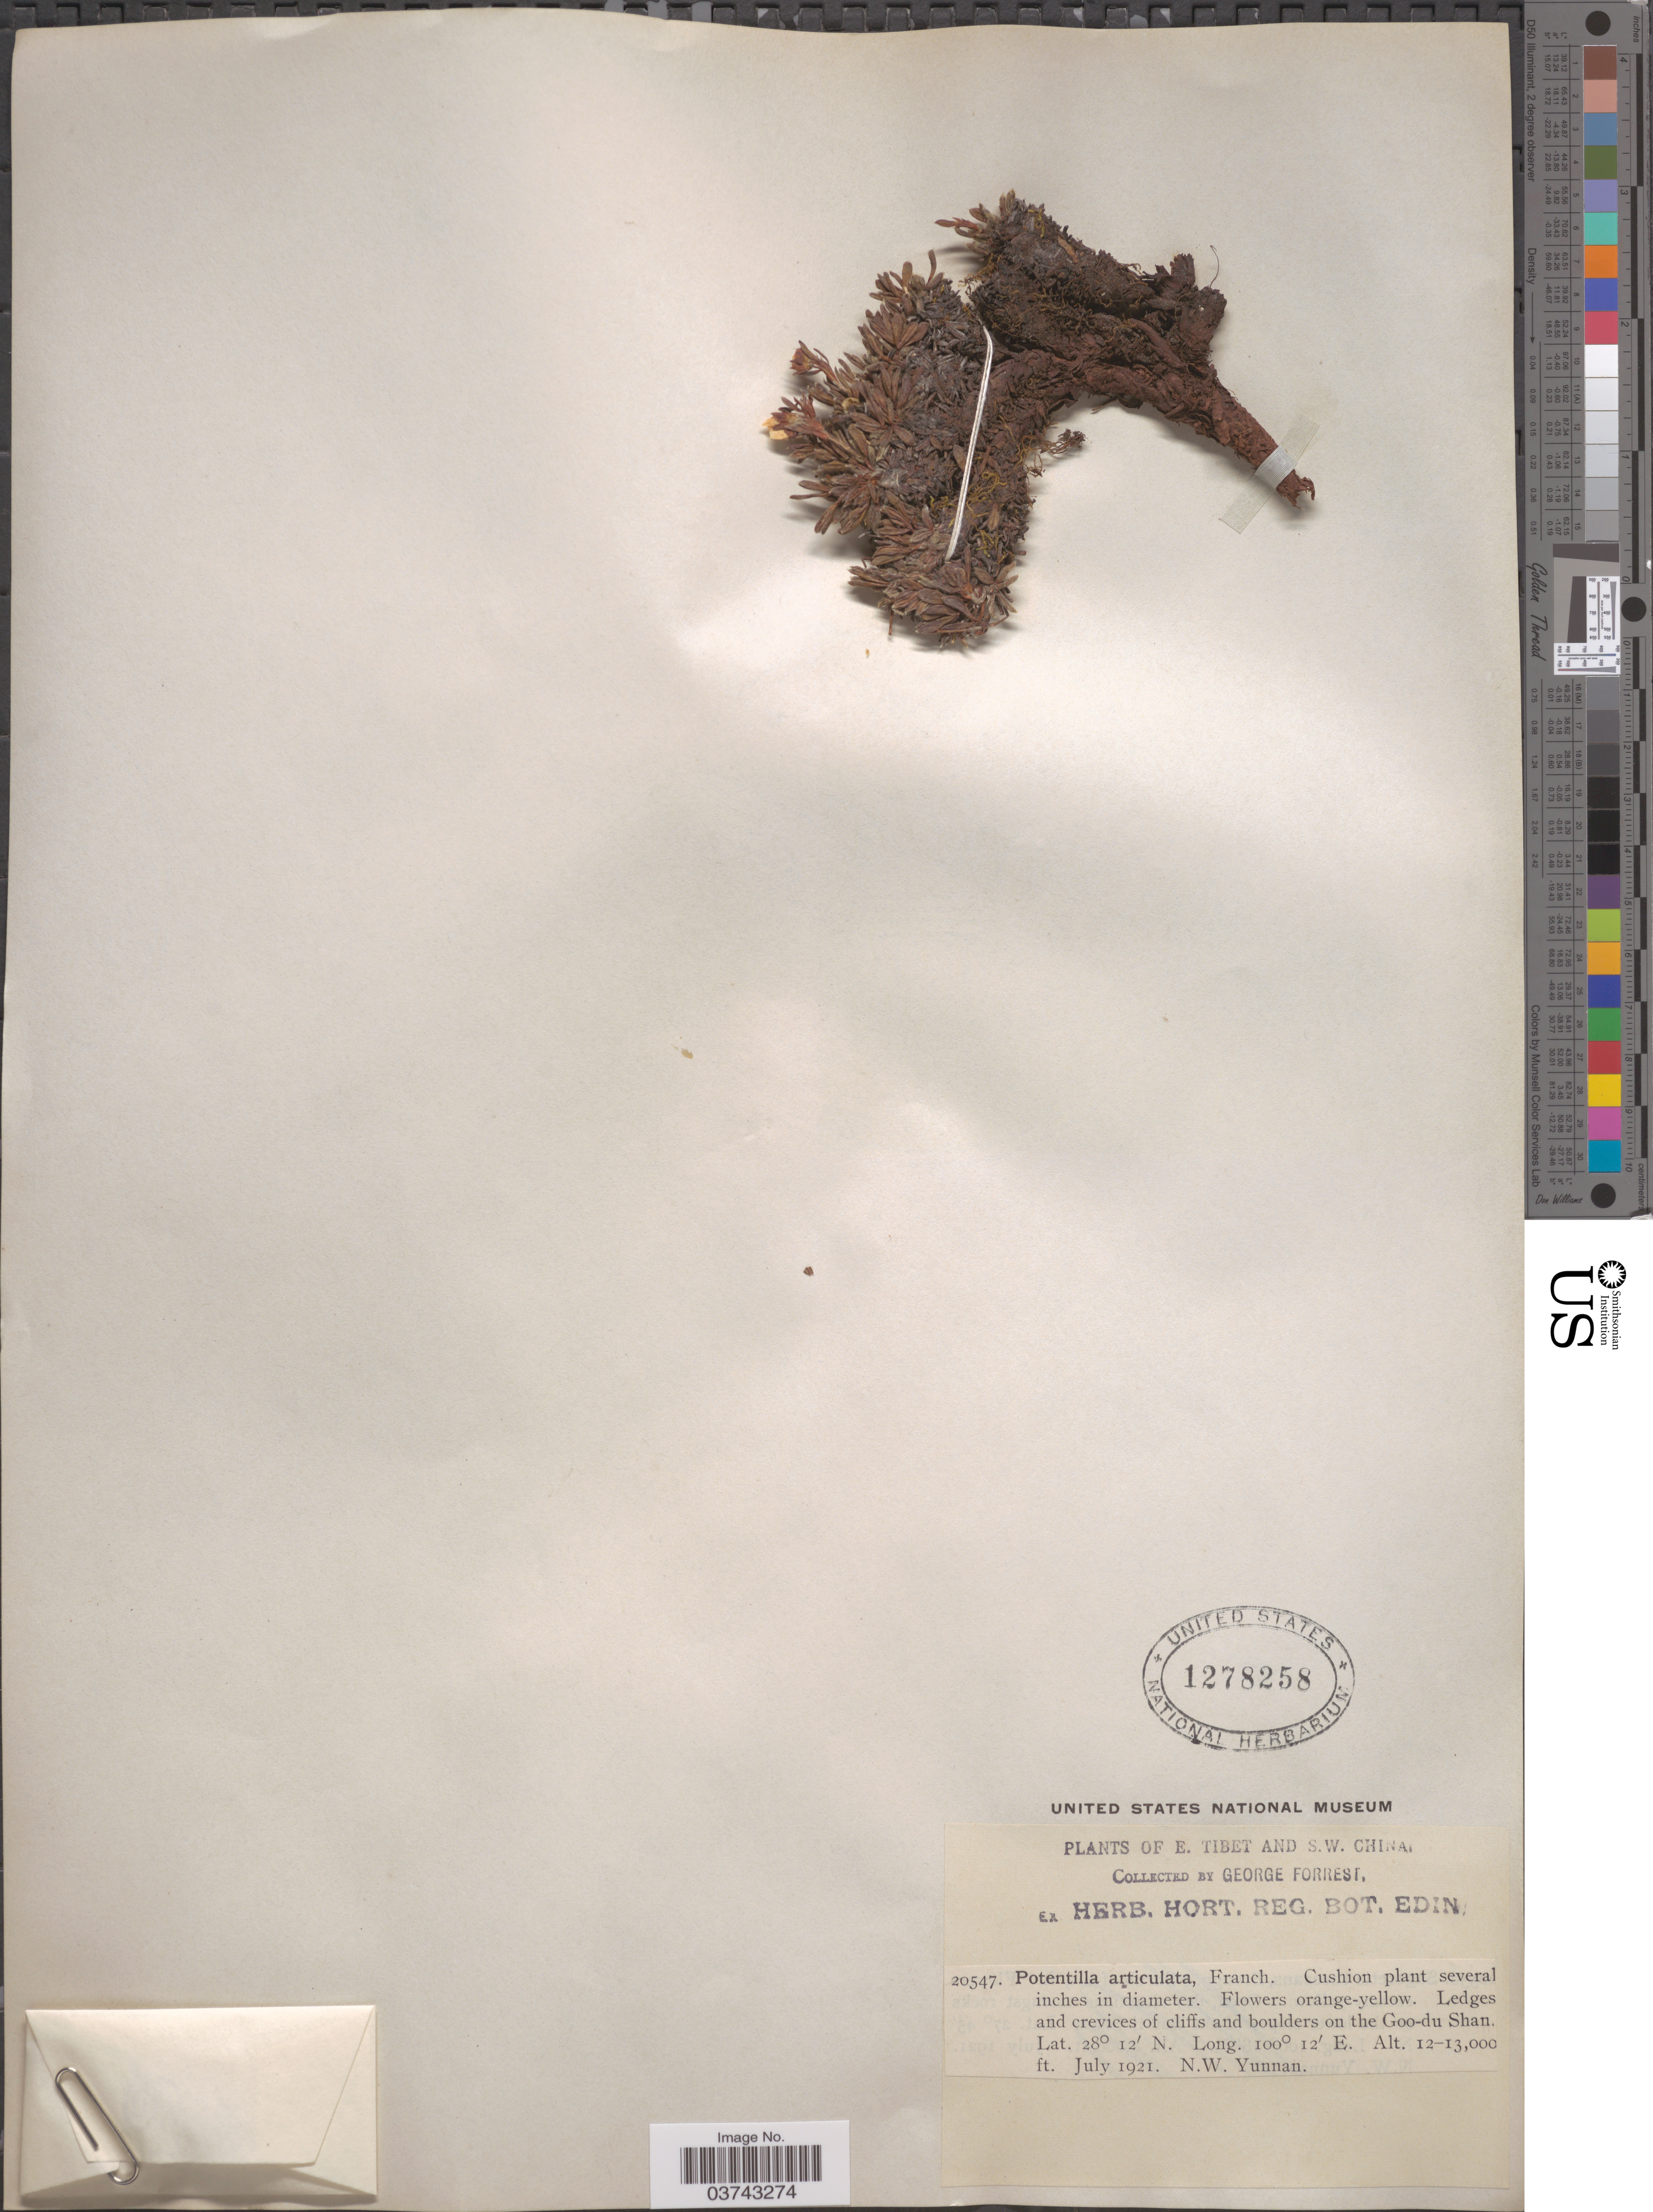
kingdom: Plantae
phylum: Tracheophyta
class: Magnoliopsida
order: Rosales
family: Rosaceae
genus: Potentilla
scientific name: Potentilla articulata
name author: Franch.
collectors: G. Forrest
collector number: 20547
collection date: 1921-07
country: China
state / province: Yunnan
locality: S. W. China. Goo-du Shan. N. W. Yunnan.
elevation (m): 3658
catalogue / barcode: US 1278258